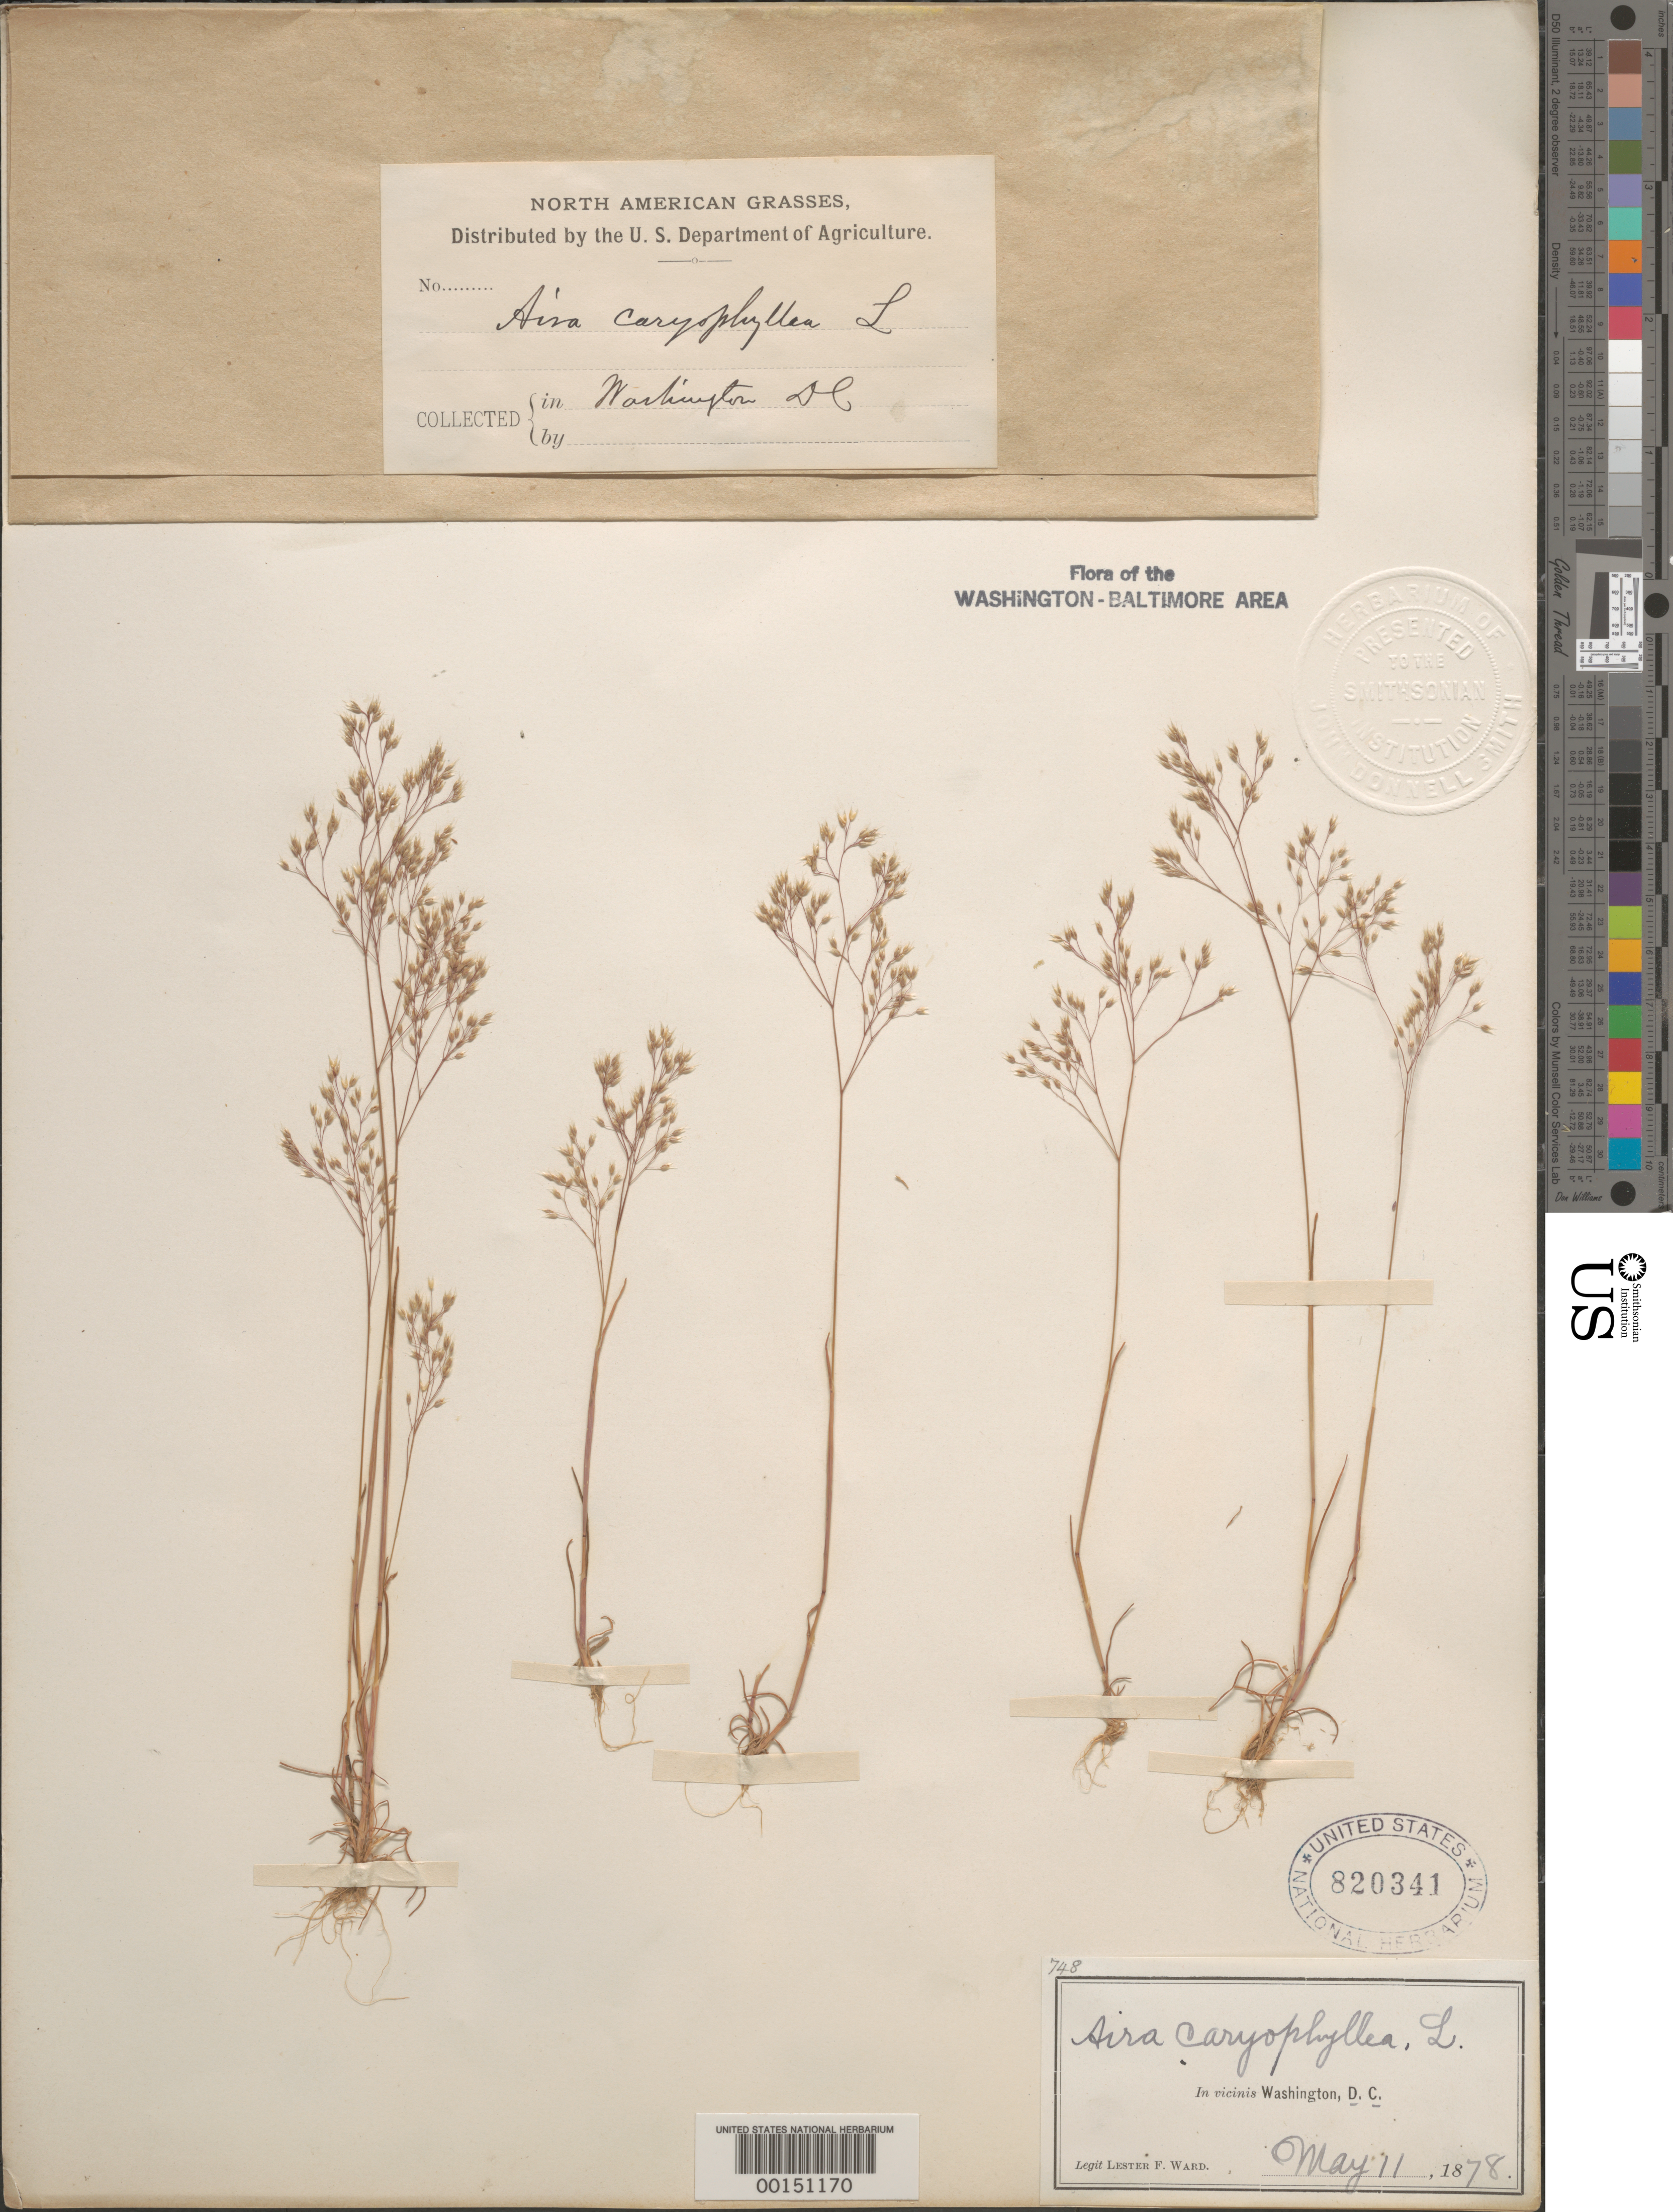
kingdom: Plantae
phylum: Tracheophyta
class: Liliopsida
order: Poales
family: Poaceae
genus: Aira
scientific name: Aira caryophyllea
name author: L.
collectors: L. F. Ward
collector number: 748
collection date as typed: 11 May 1878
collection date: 1878-05-11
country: United States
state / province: District of Columbia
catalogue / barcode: US 820341